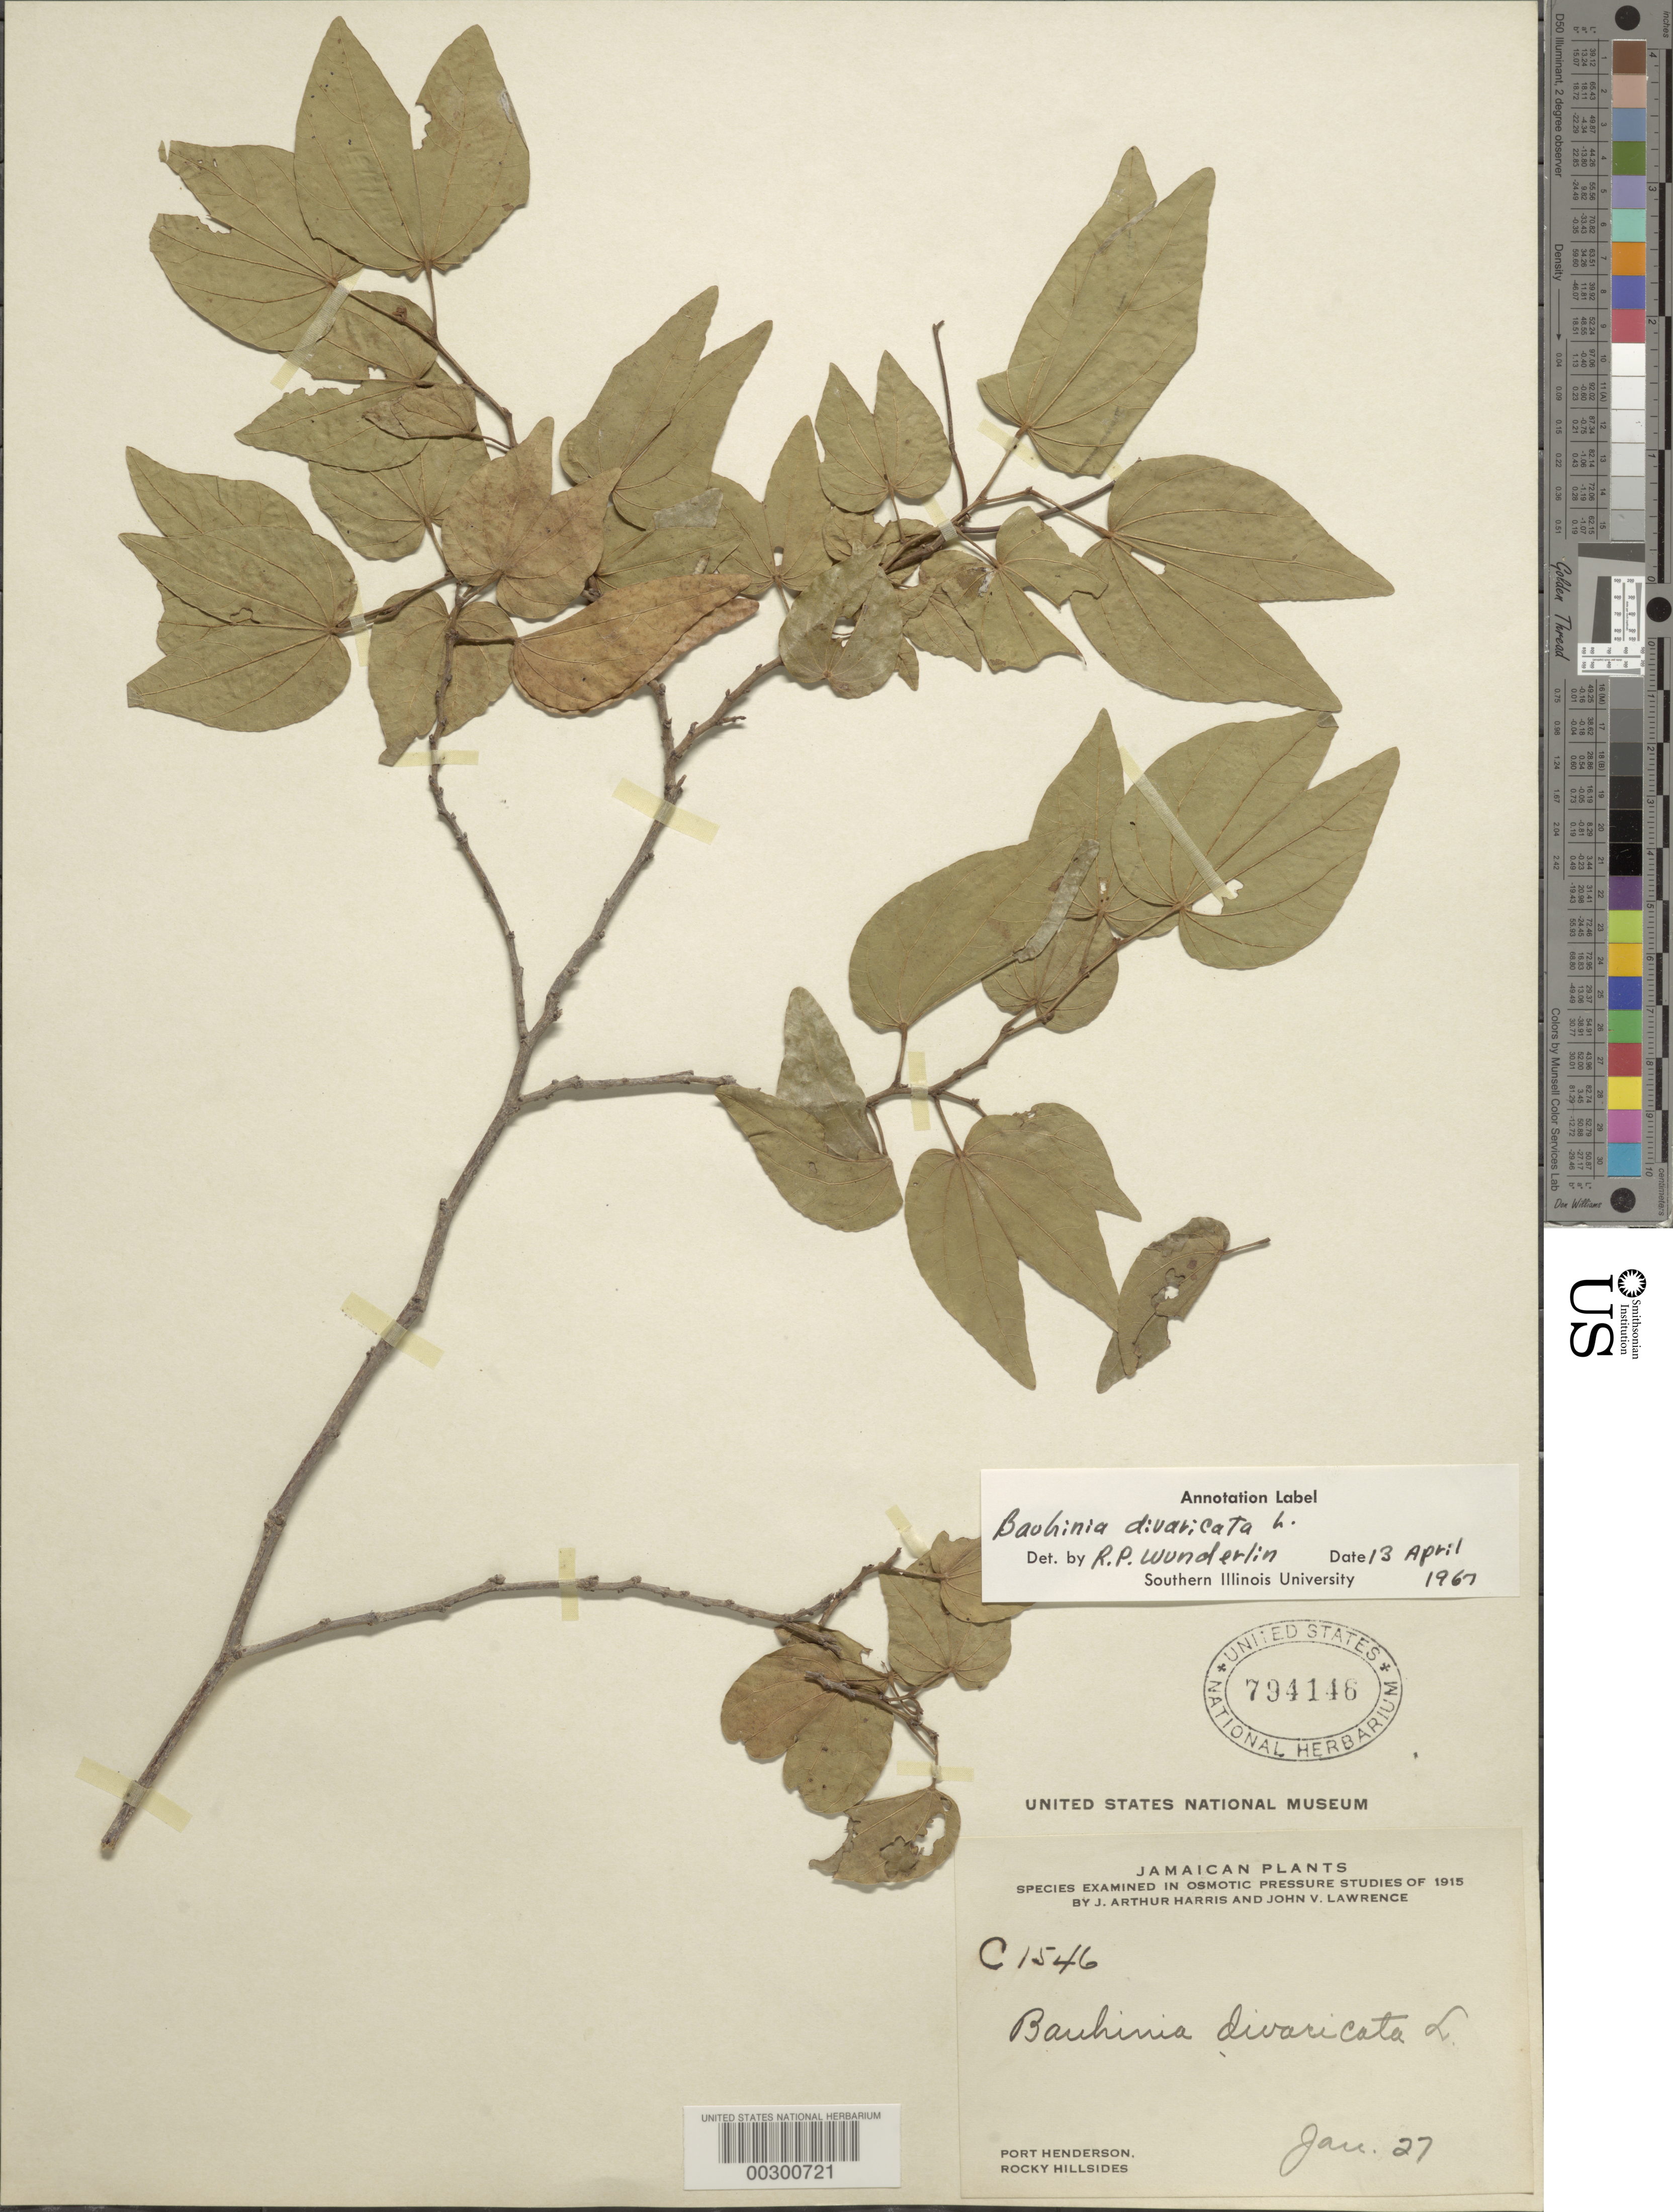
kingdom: Plantae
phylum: Tracheophyta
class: Magnoliopsida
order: Fabales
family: Fabaceae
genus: Bauhinia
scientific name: Bauhinia divaricata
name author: L.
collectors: J. A. Harris & J. Lawrence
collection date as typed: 27 Jan 1915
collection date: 1915-01-27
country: Jamaica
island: Greater Antilles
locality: Port henderson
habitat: Rocky hillsides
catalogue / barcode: US 794146